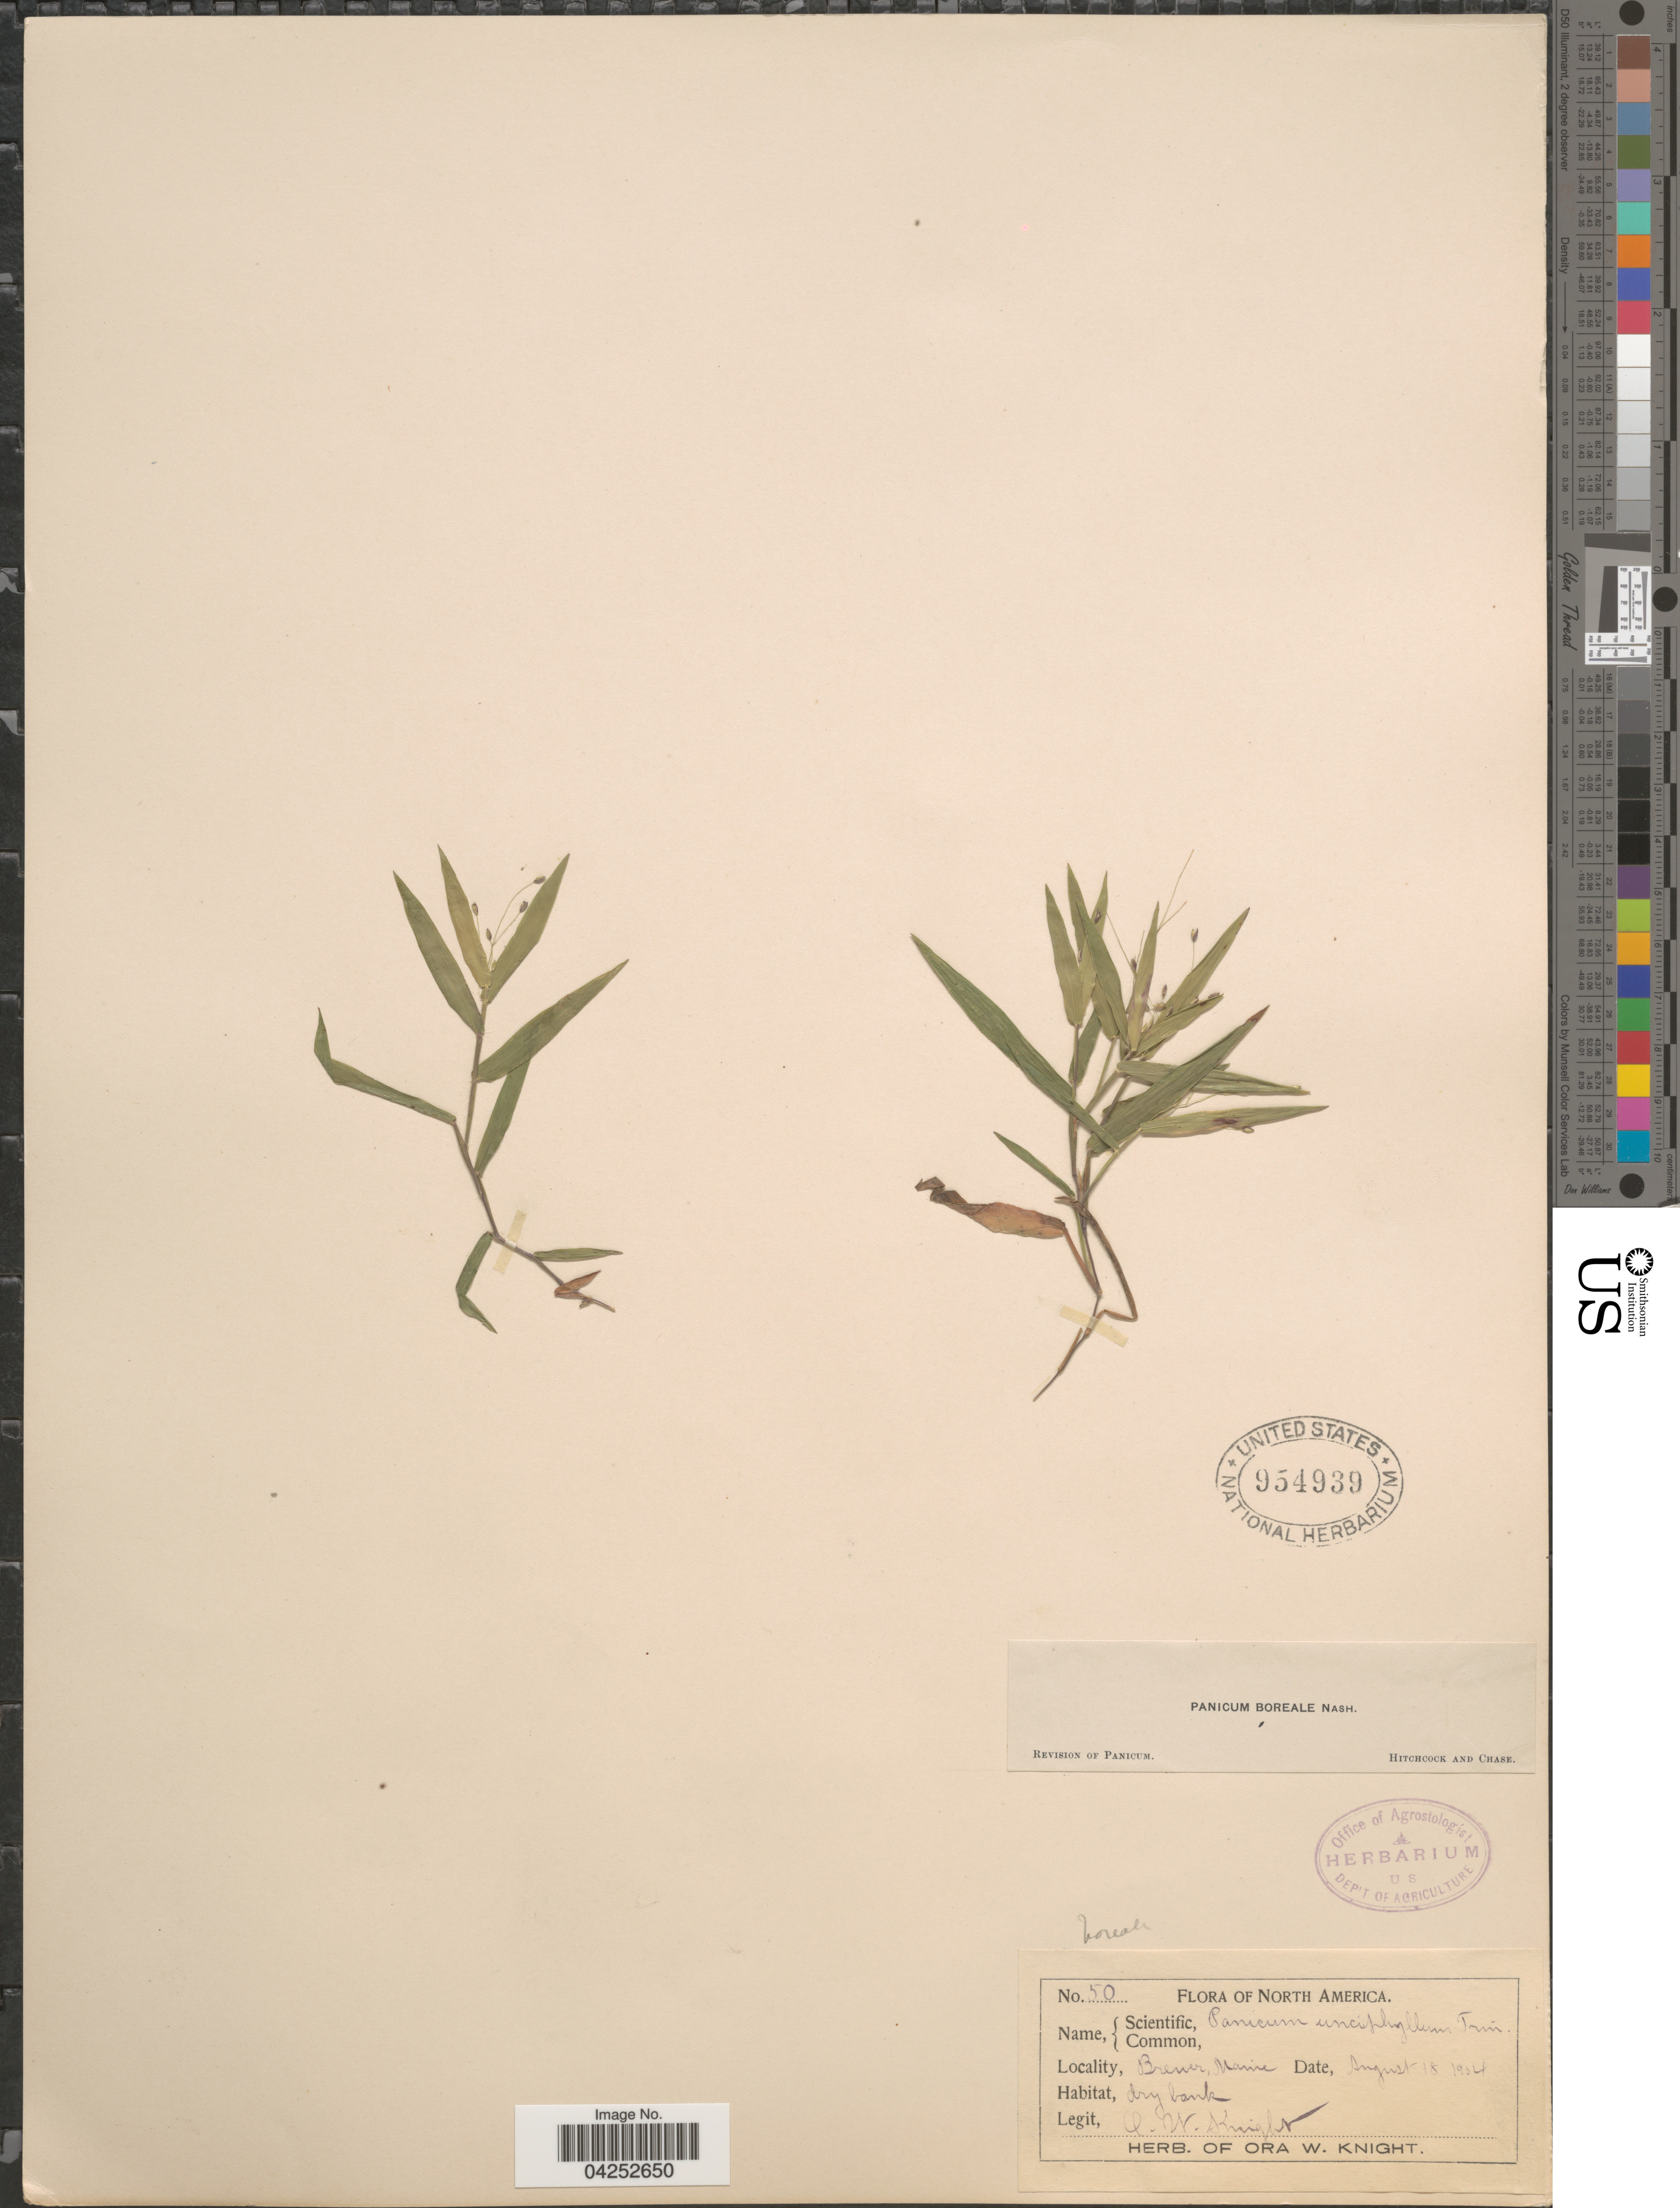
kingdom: Plantae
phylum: Tracheophyta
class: Liliopsida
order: Poales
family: Poaceae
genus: Dichanthelium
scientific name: Dichanthelium boreale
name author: (Nash) Freckmann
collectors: O. Knight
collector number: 50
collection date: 1904-08-18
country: United States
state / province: Maine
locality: Brewer.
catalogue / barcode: US 954939